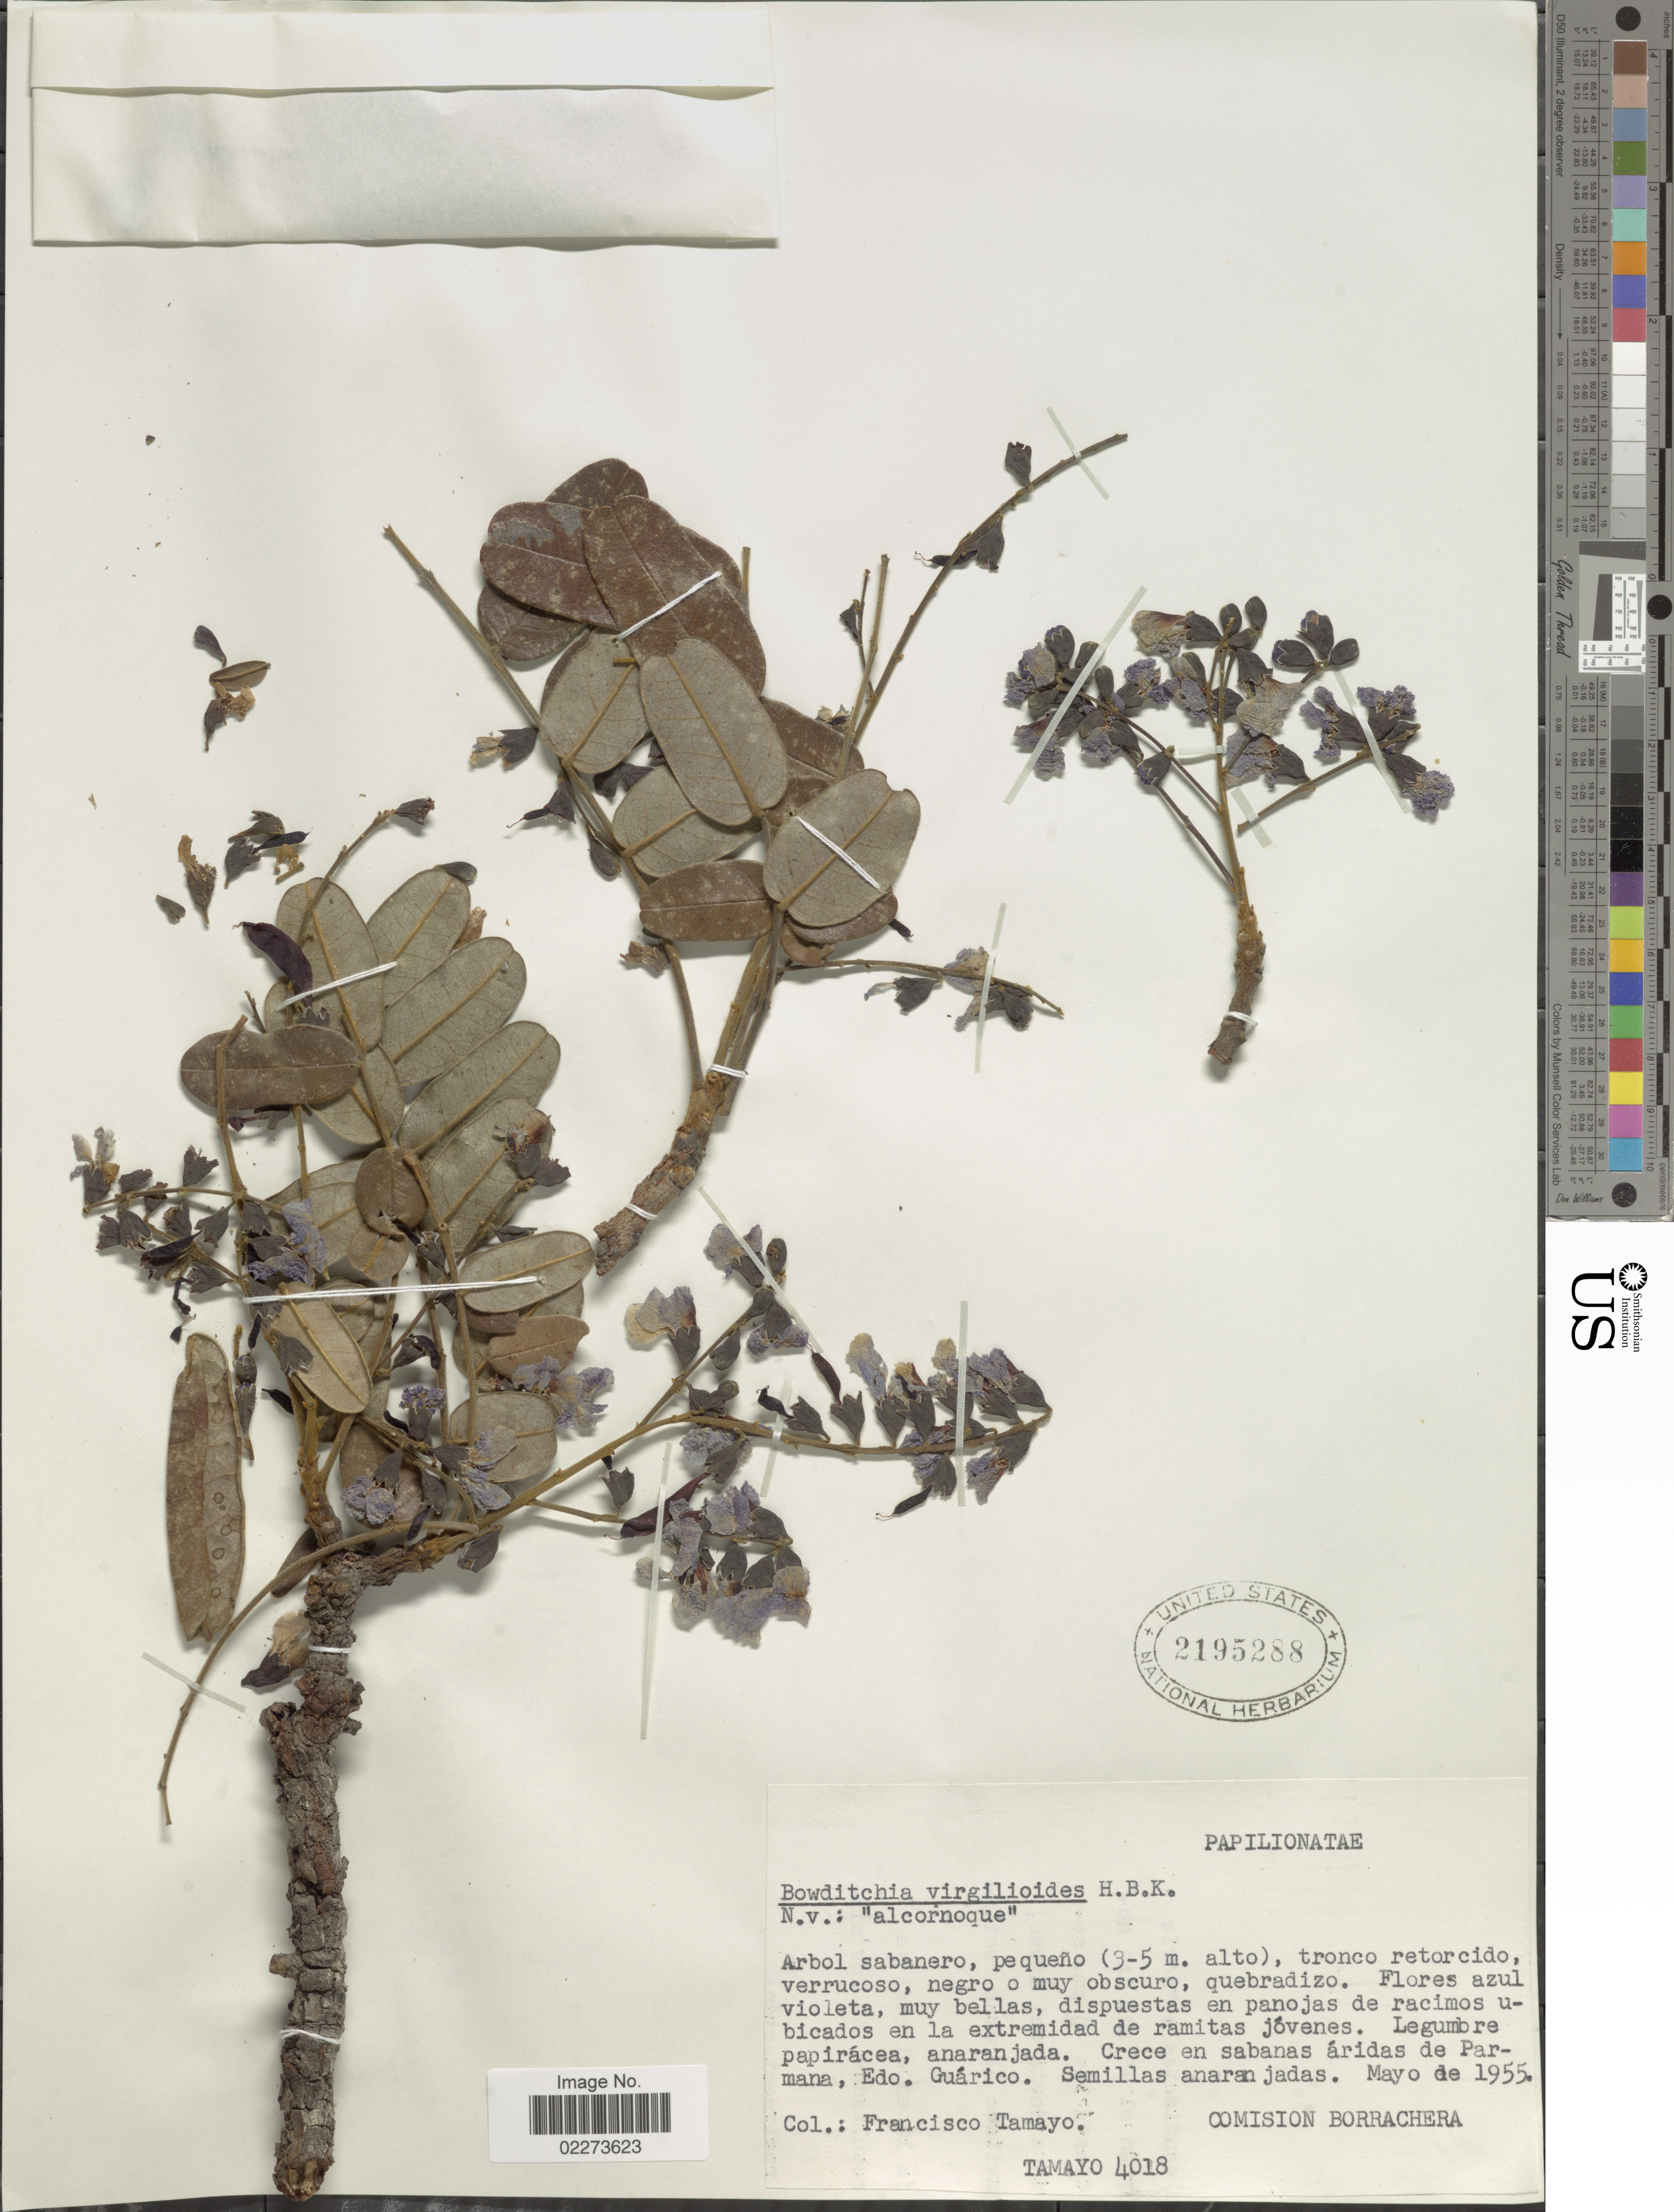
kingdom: Plantae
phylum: Tracheophyta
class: Magnoliopsida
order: Fabales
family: Fabaceae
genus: Bowdichia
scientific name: Bowdichia virgilioides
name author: Kunth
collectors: F. Tamayo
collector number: Tamayo4018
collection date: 1955-05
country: Venezuela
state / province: Guárico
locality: Crece en sabanas aridas de Parmana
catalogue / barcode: US 2195288